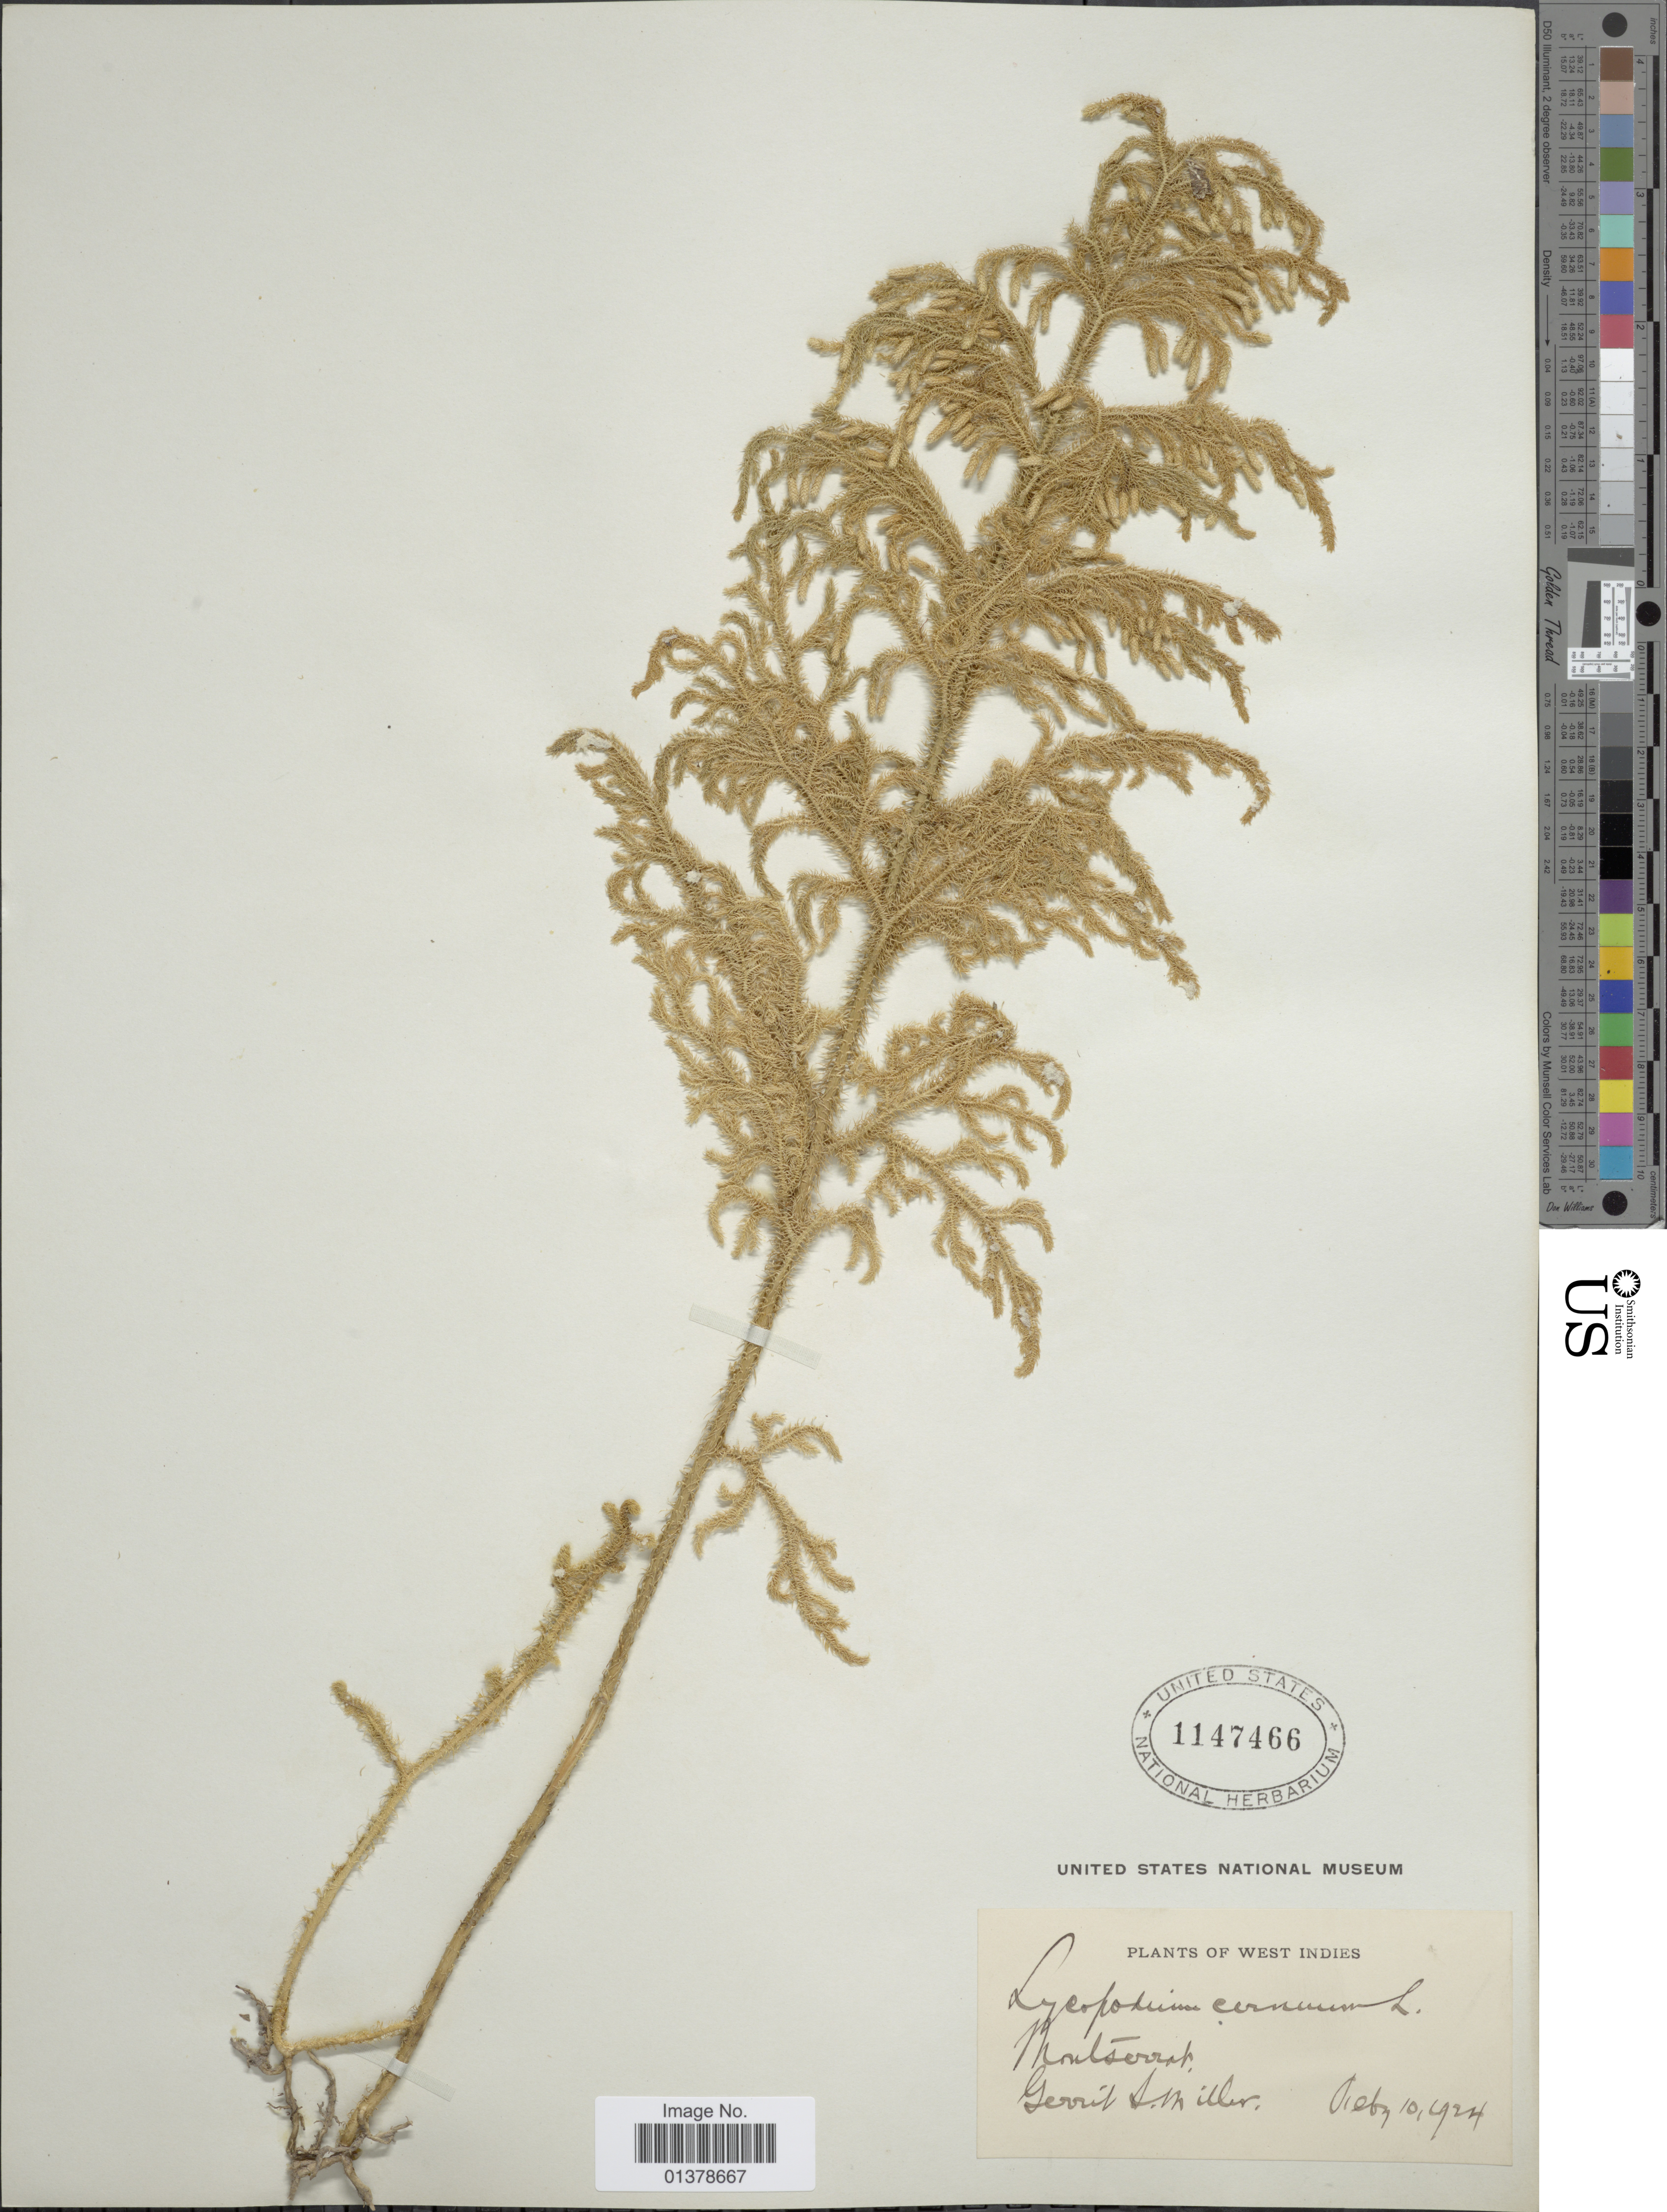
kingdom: Plantae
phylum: Tracheophyta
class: Lycopodiopsida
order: Lycopodiales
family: Lycopodiaceae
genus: Palhinhaea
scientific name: Palhinhaea cernua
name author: (L.) Vasc. & Franco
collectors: G. S. Miller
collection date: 1924-02-10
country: Montserrat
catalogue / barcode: US 1147466